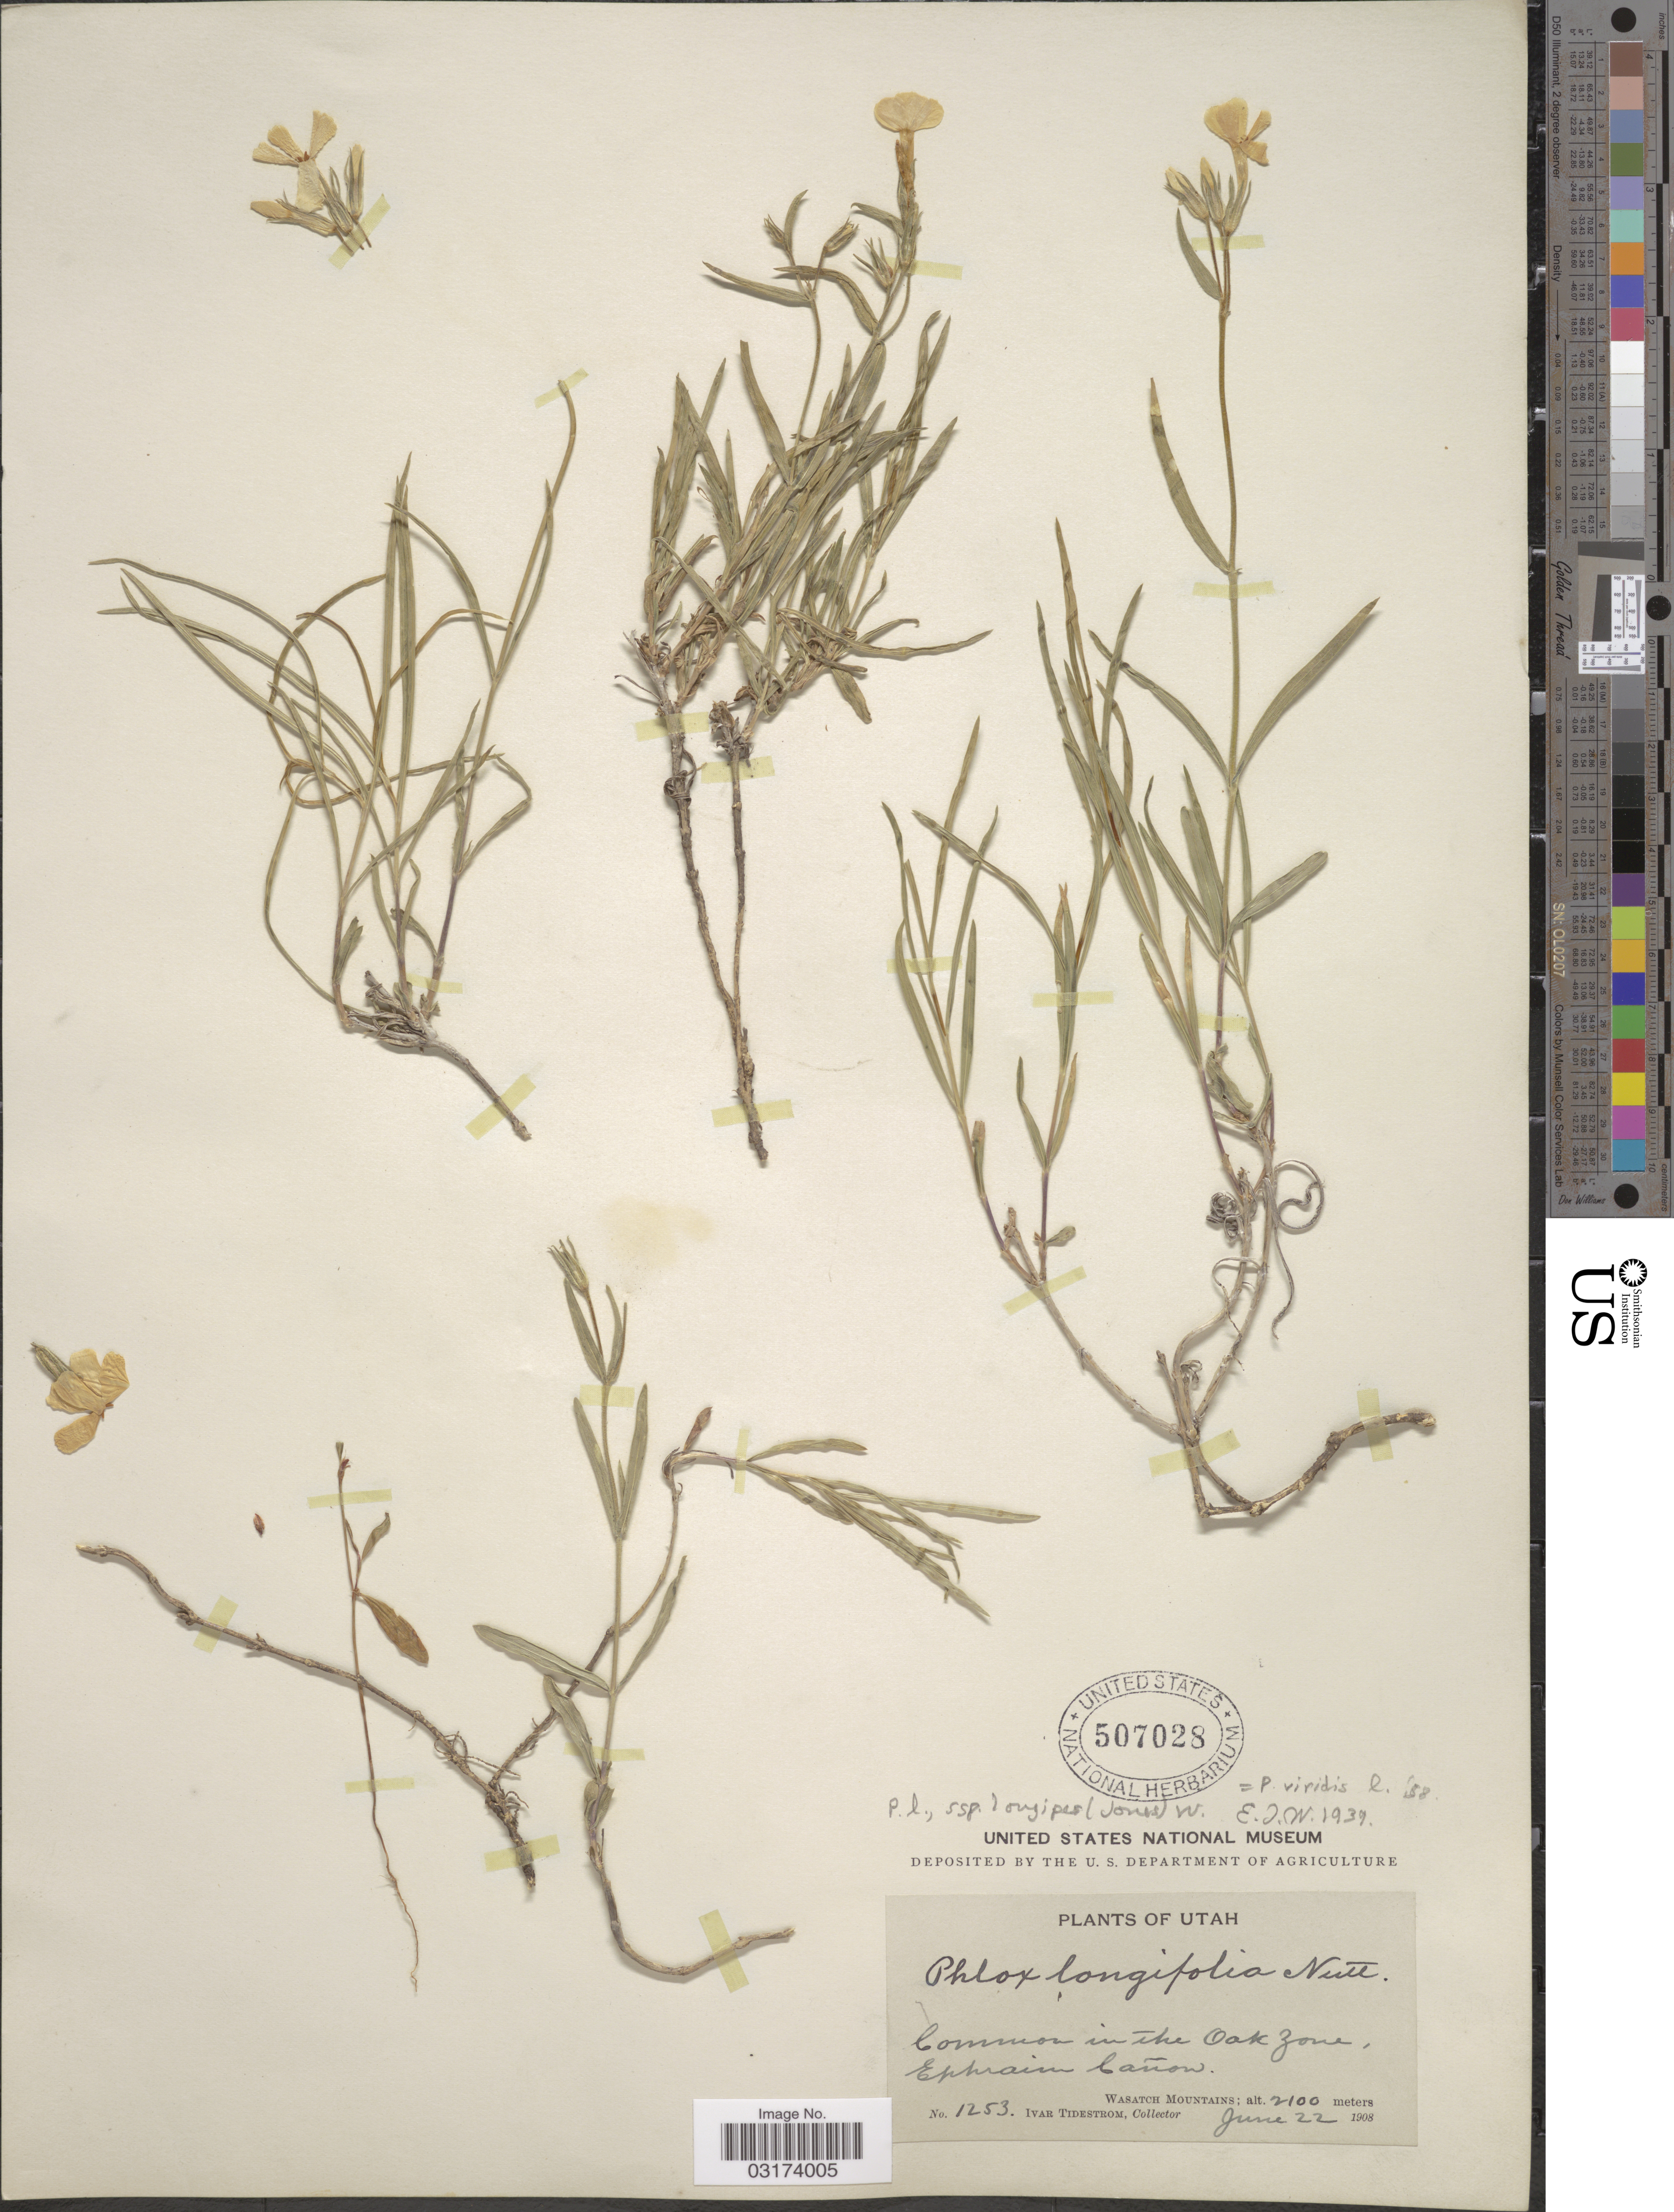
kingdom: Plantae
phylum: Tracheophyta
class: Magnoliopsida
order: Ericales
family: Polemoniaceae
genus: Phlox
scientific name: Phlox longifolia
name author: Nutt.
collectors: I. F. Tidestrom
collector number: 1253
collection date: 1908-06-22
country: United States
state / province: Utah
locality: Common in the Oak Zone, Ephraim Cañon, Wasatch Mountains.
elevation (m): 2100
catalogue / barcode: US 507028